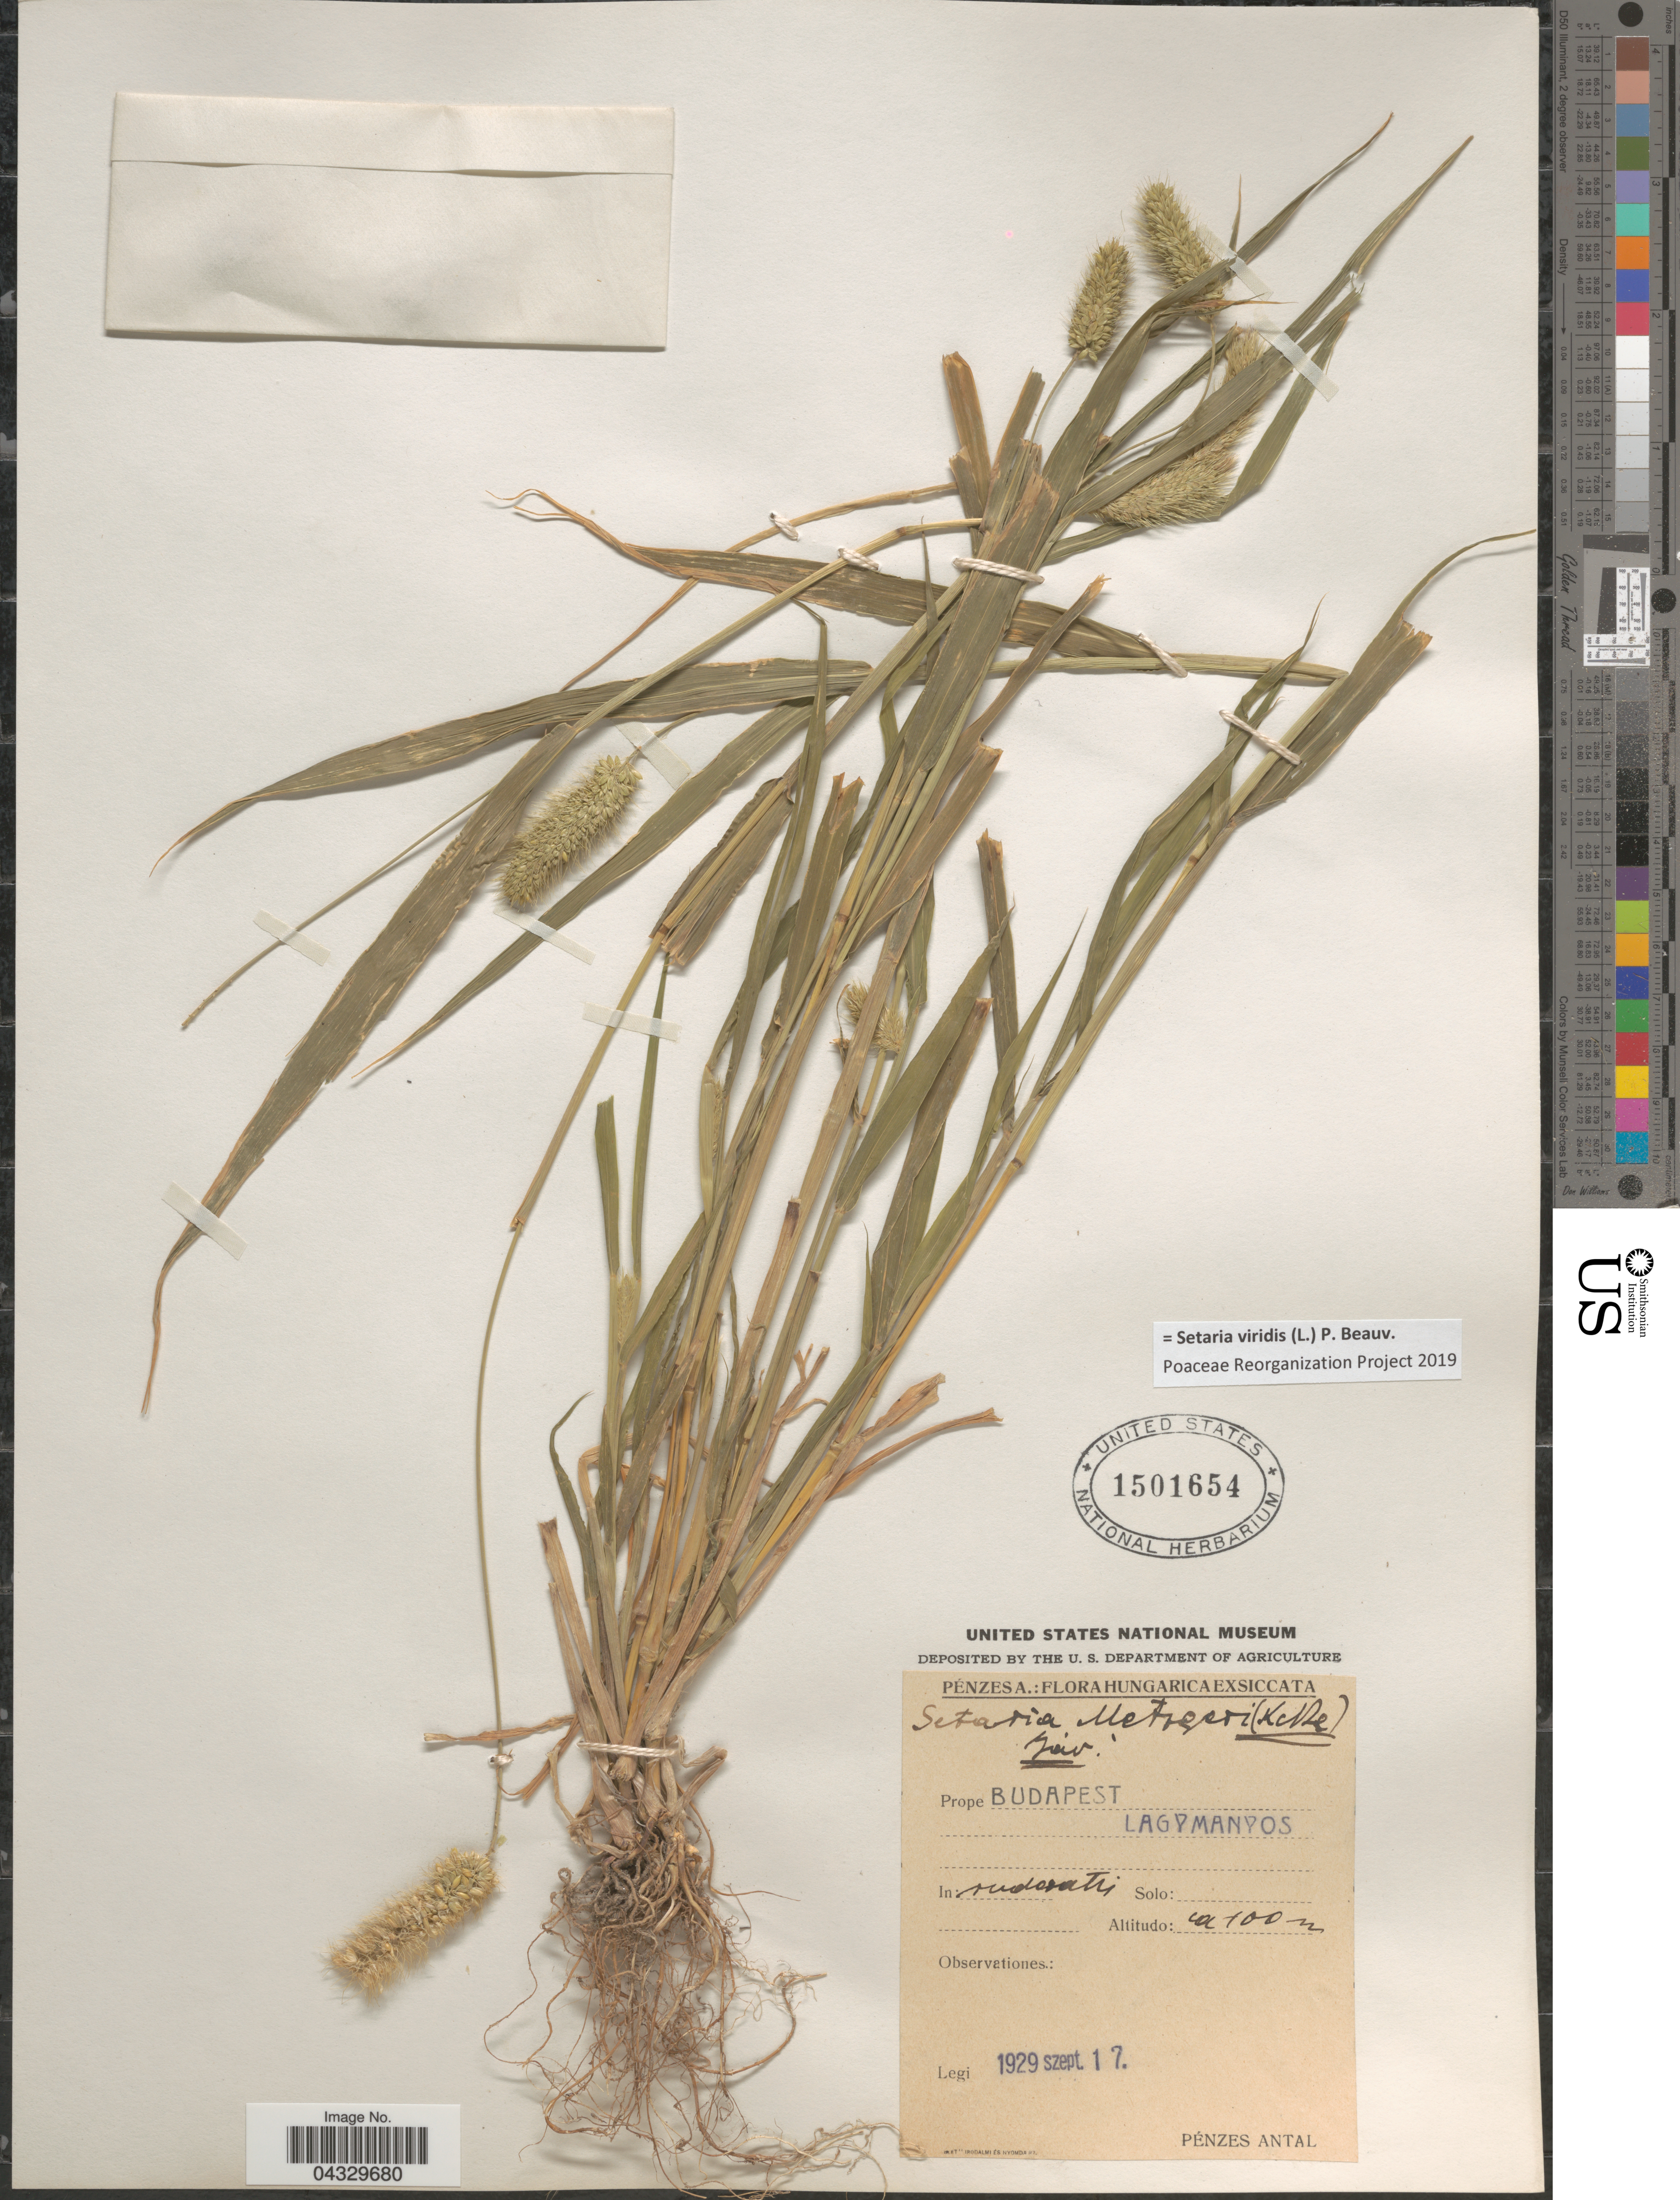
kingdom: Plantae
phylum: Tracheophyta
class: Liliopsida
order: Poales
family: Poaceae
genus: Setaria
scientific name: Setaria viridis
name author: (L.) P. Beauv.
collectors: P. Antal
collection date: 1929-09-17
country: Hungary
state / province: Budapest, Capital District of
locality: Hungarica. Prope Budapest. Lagymanyos.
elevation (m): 100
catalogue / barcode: US 1501654